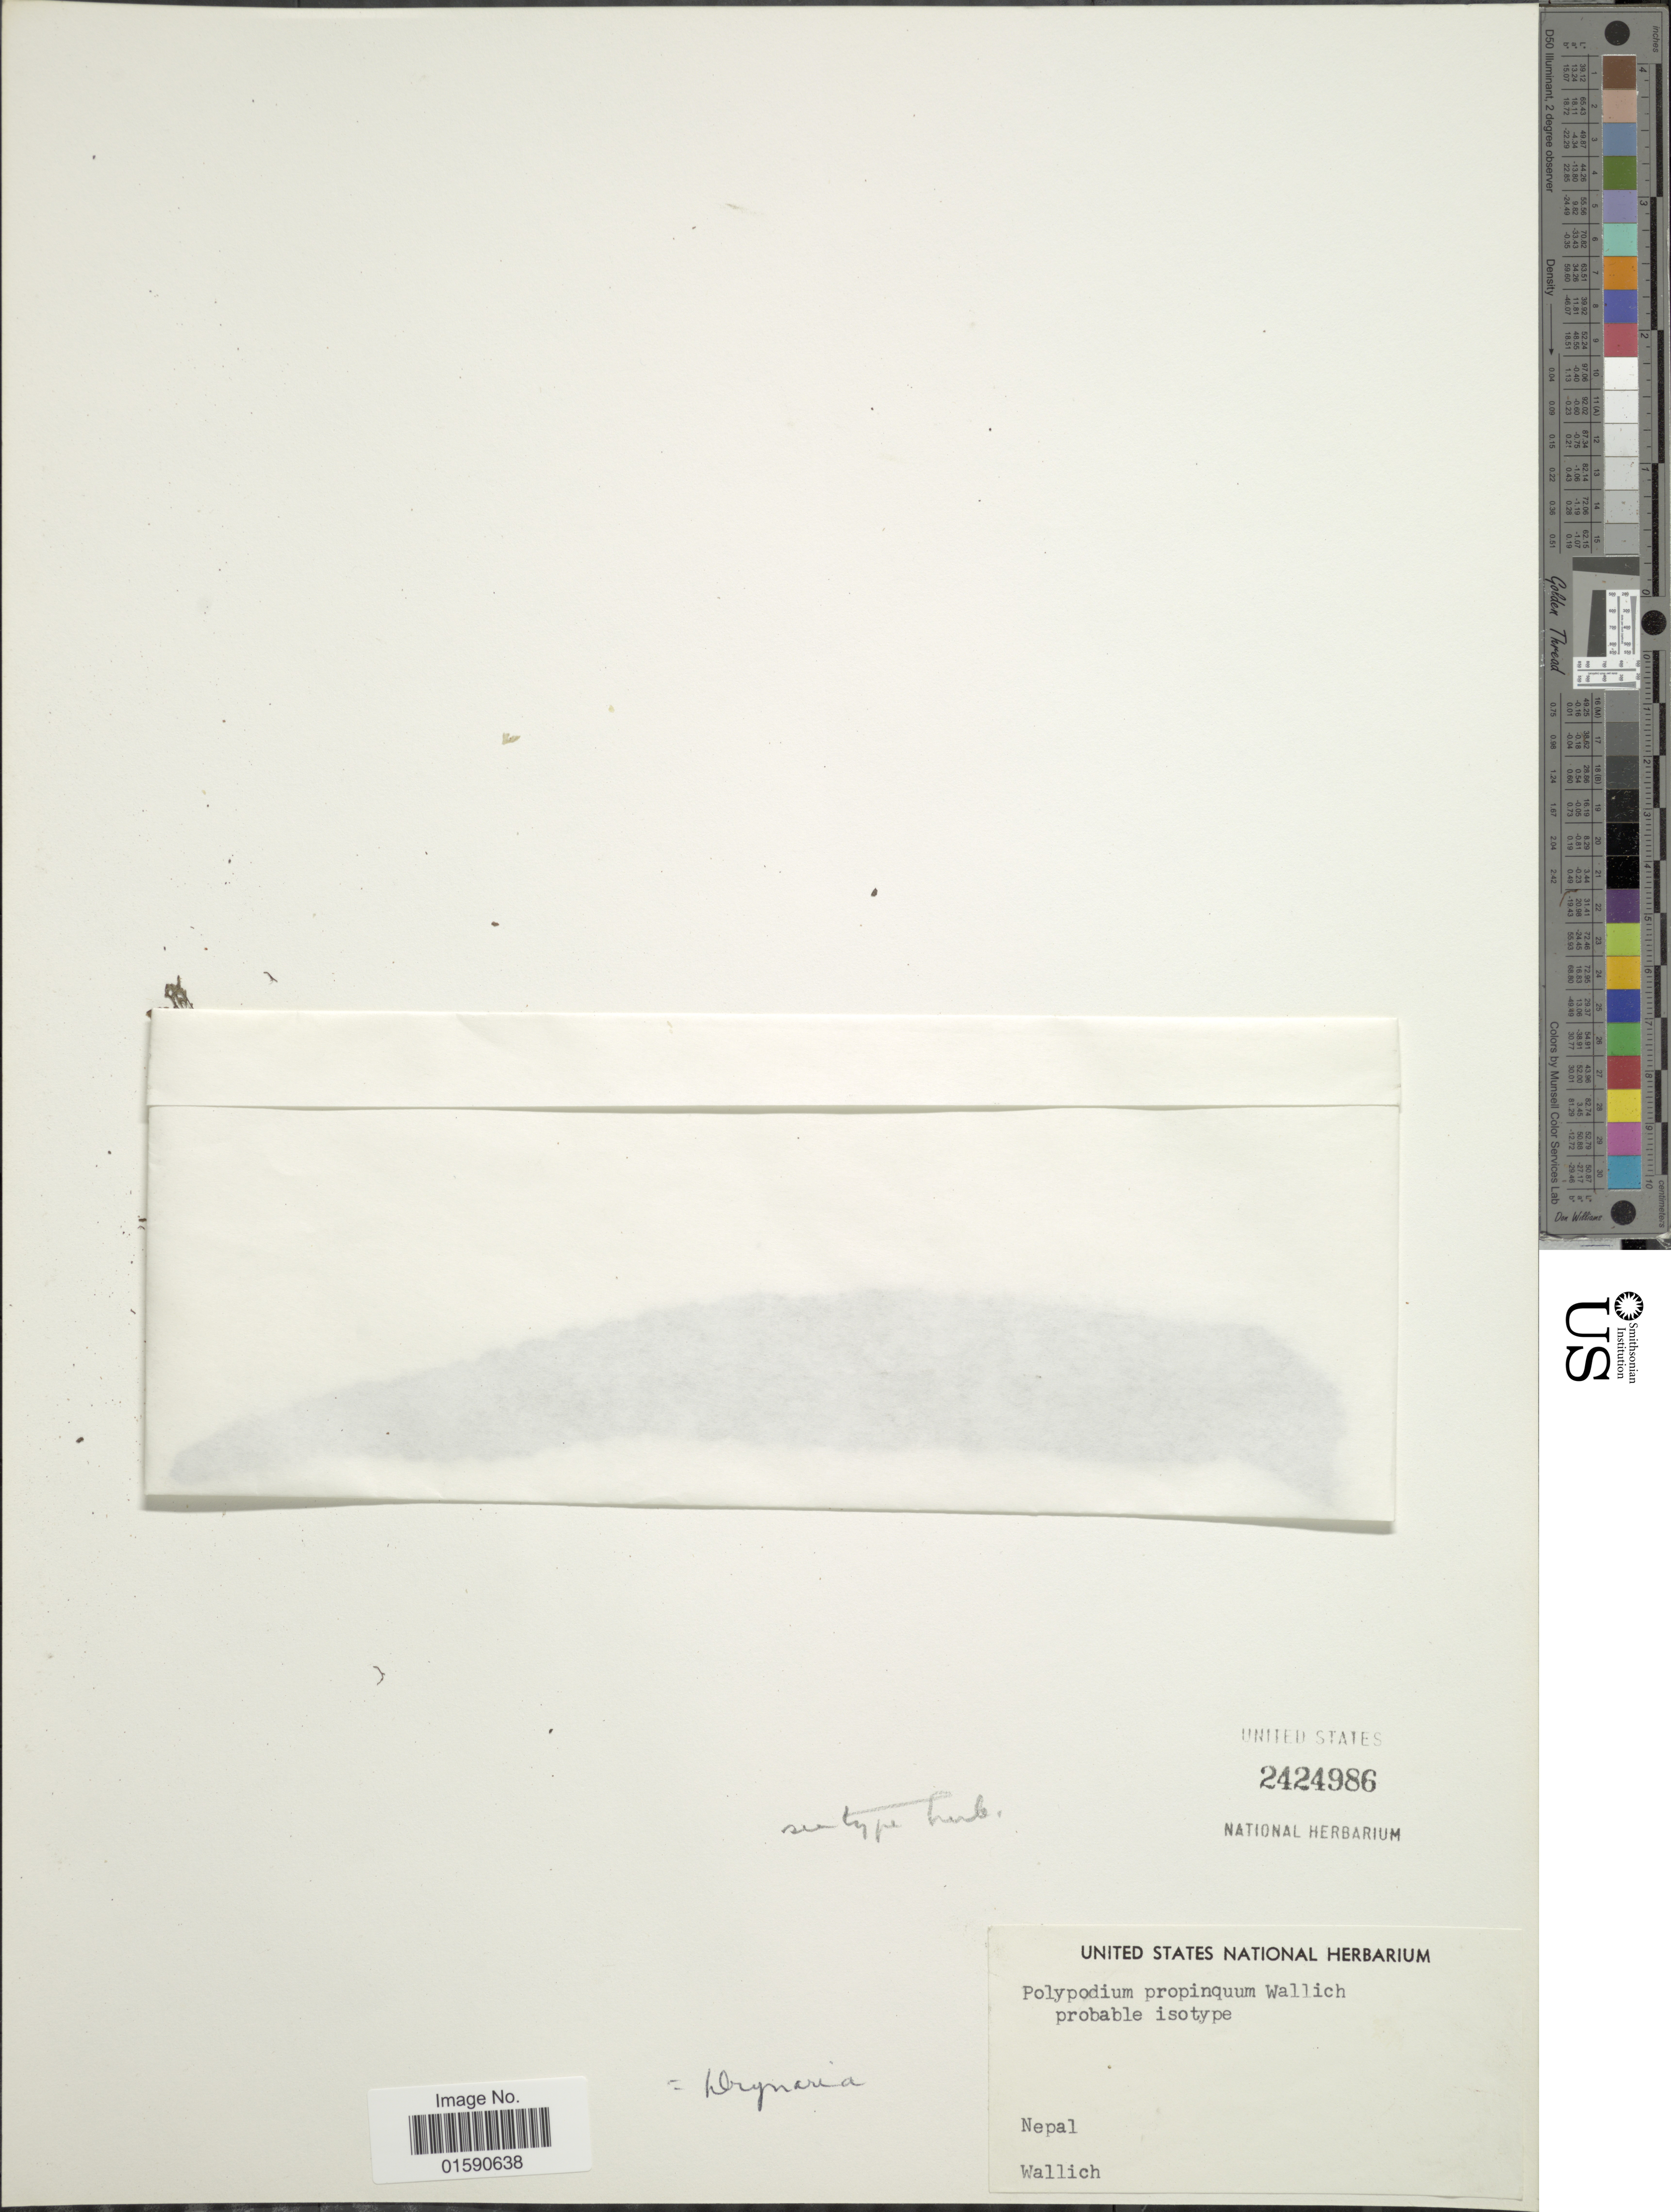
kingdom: Plantae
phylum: Tracheophyta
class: Polypodiopsida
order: Polypodiales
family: Polypodiaceae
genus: Drynaria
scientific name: Drynaria propinqua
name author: (Wall. ex Mett.) J. Sm.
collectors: -- Wallich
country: Nepal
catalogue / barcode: US 2424986